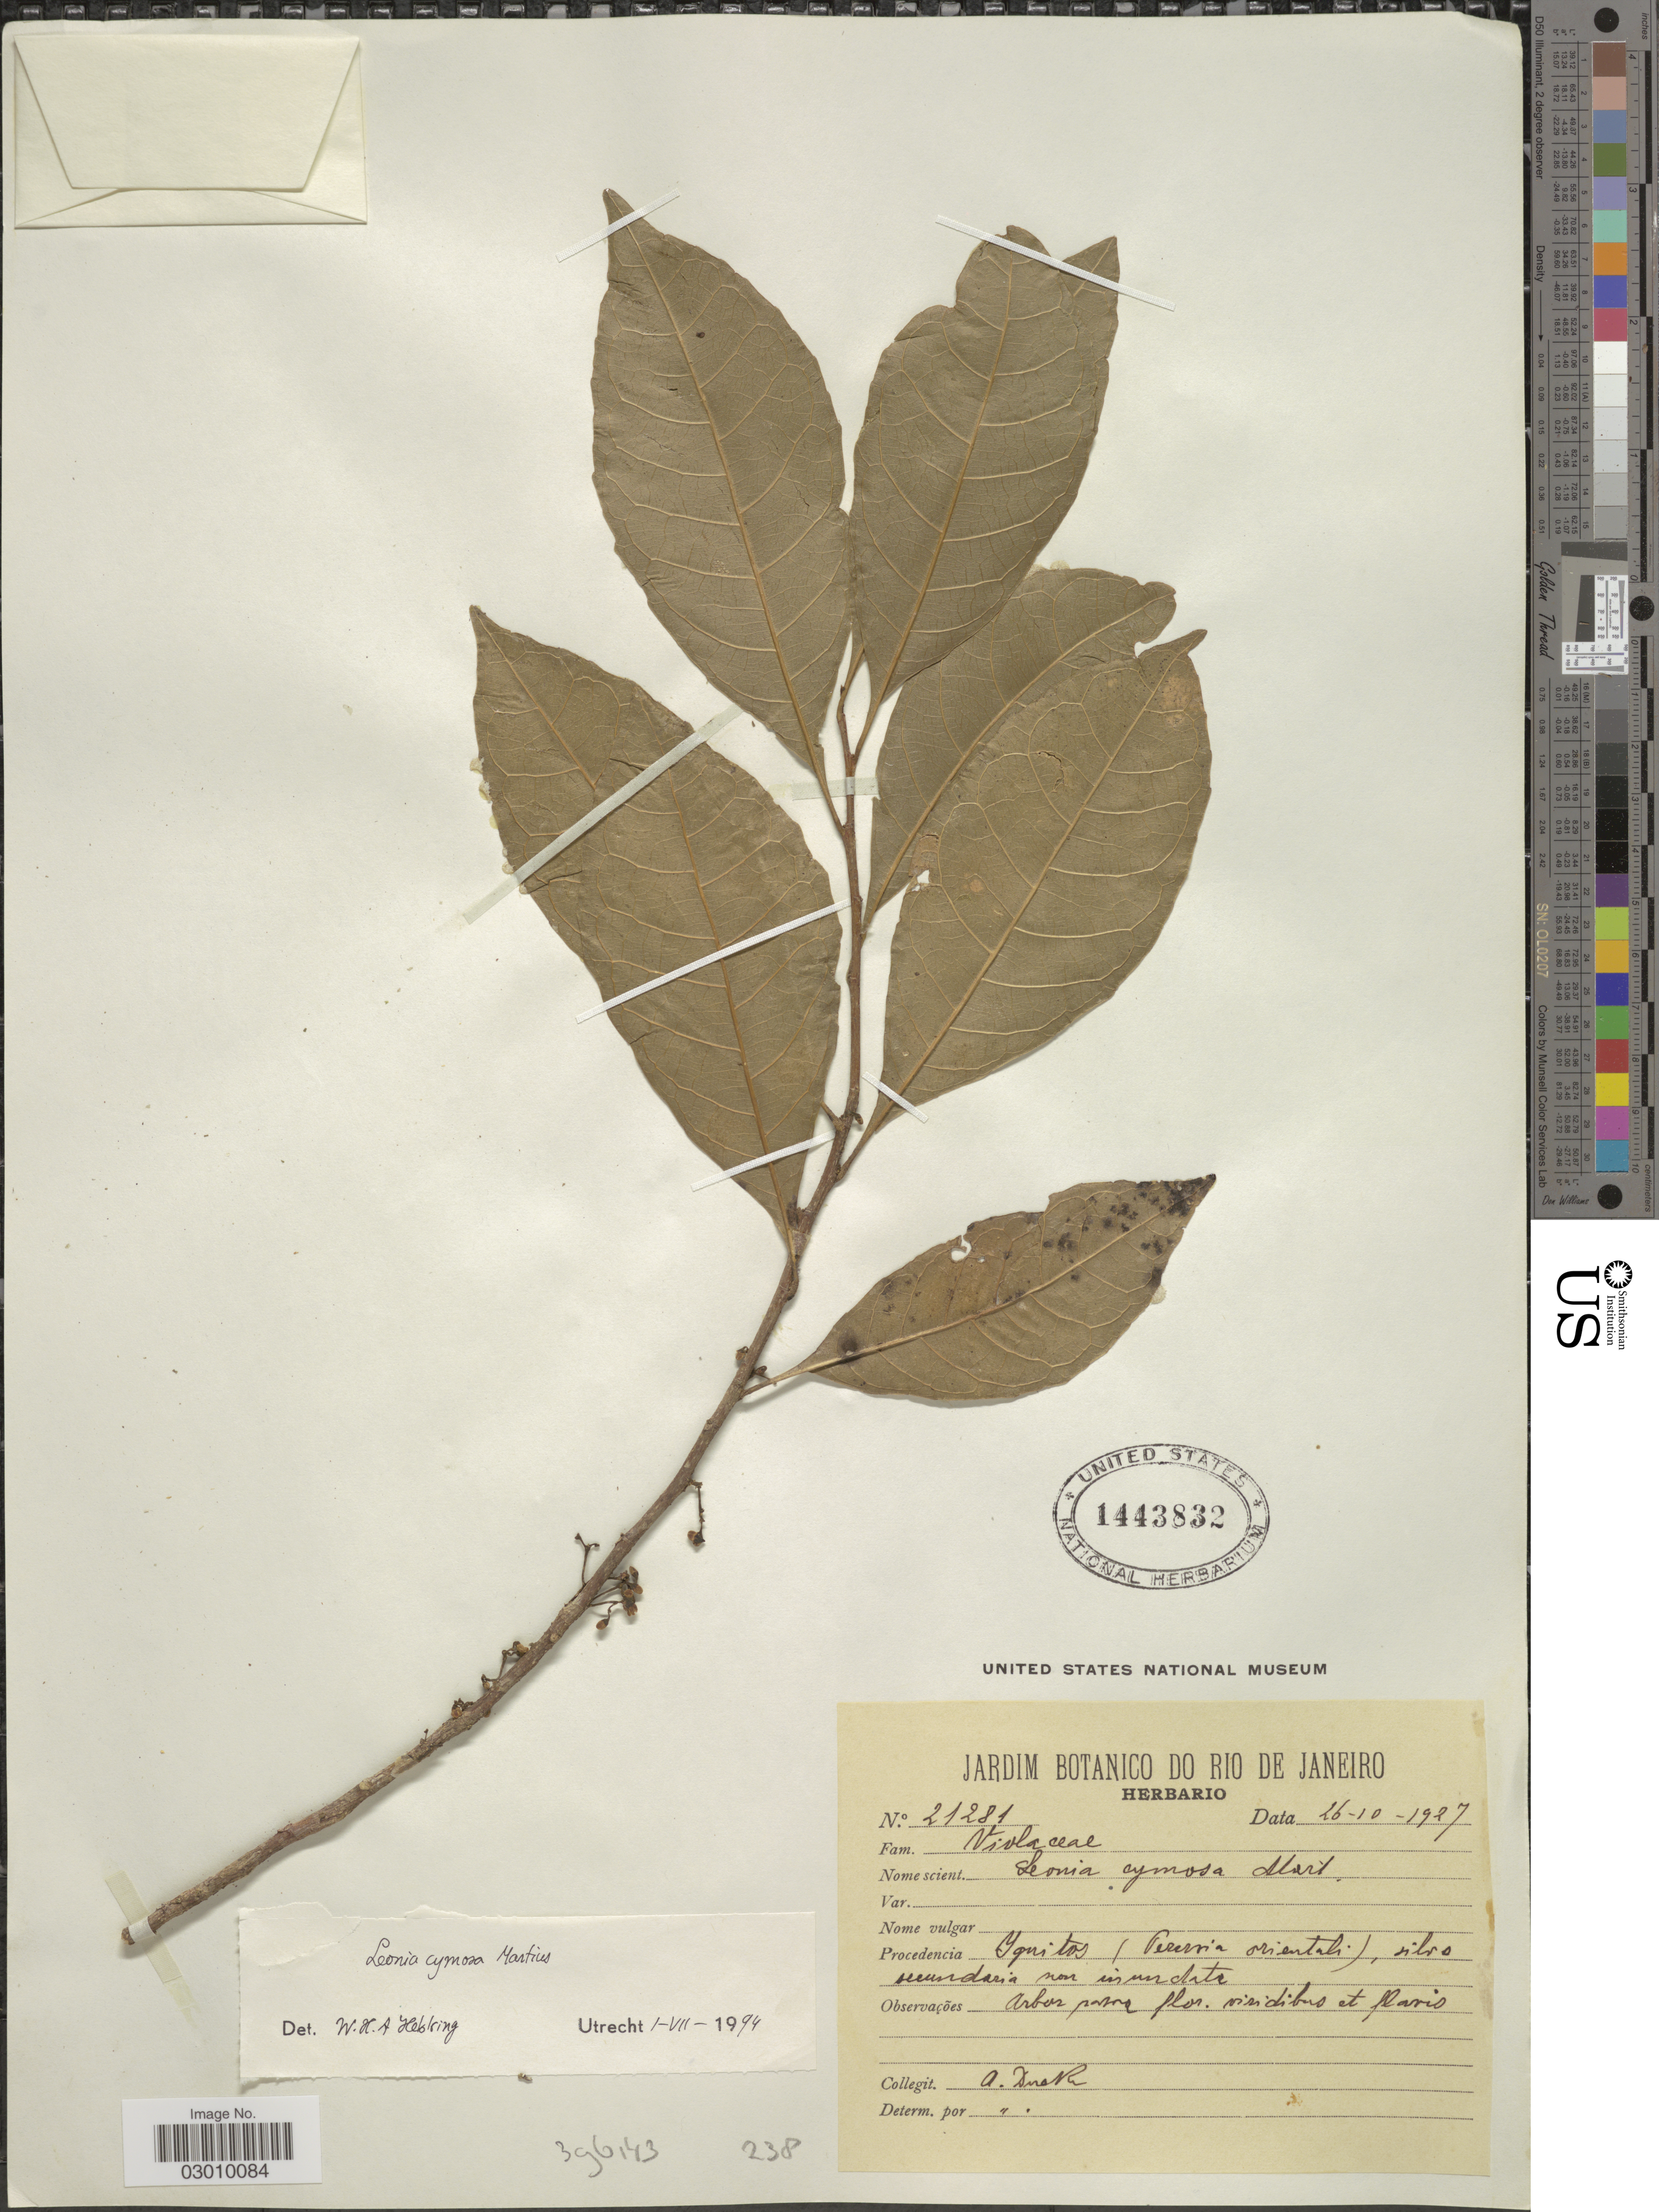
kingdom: Plantae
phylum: Tracheophyta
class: Magnoliopsida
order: Malpighiales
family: Violaceae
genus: Leonia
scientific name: Leonia cymosa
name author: Mart.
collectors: A. Ducke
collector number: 21281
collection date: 1927-10-26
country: Peru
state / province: Loreto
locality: Procedencia: Iquitos (Peruvia orientali), silvo secundaria non inundata.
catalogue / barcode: US 1443832